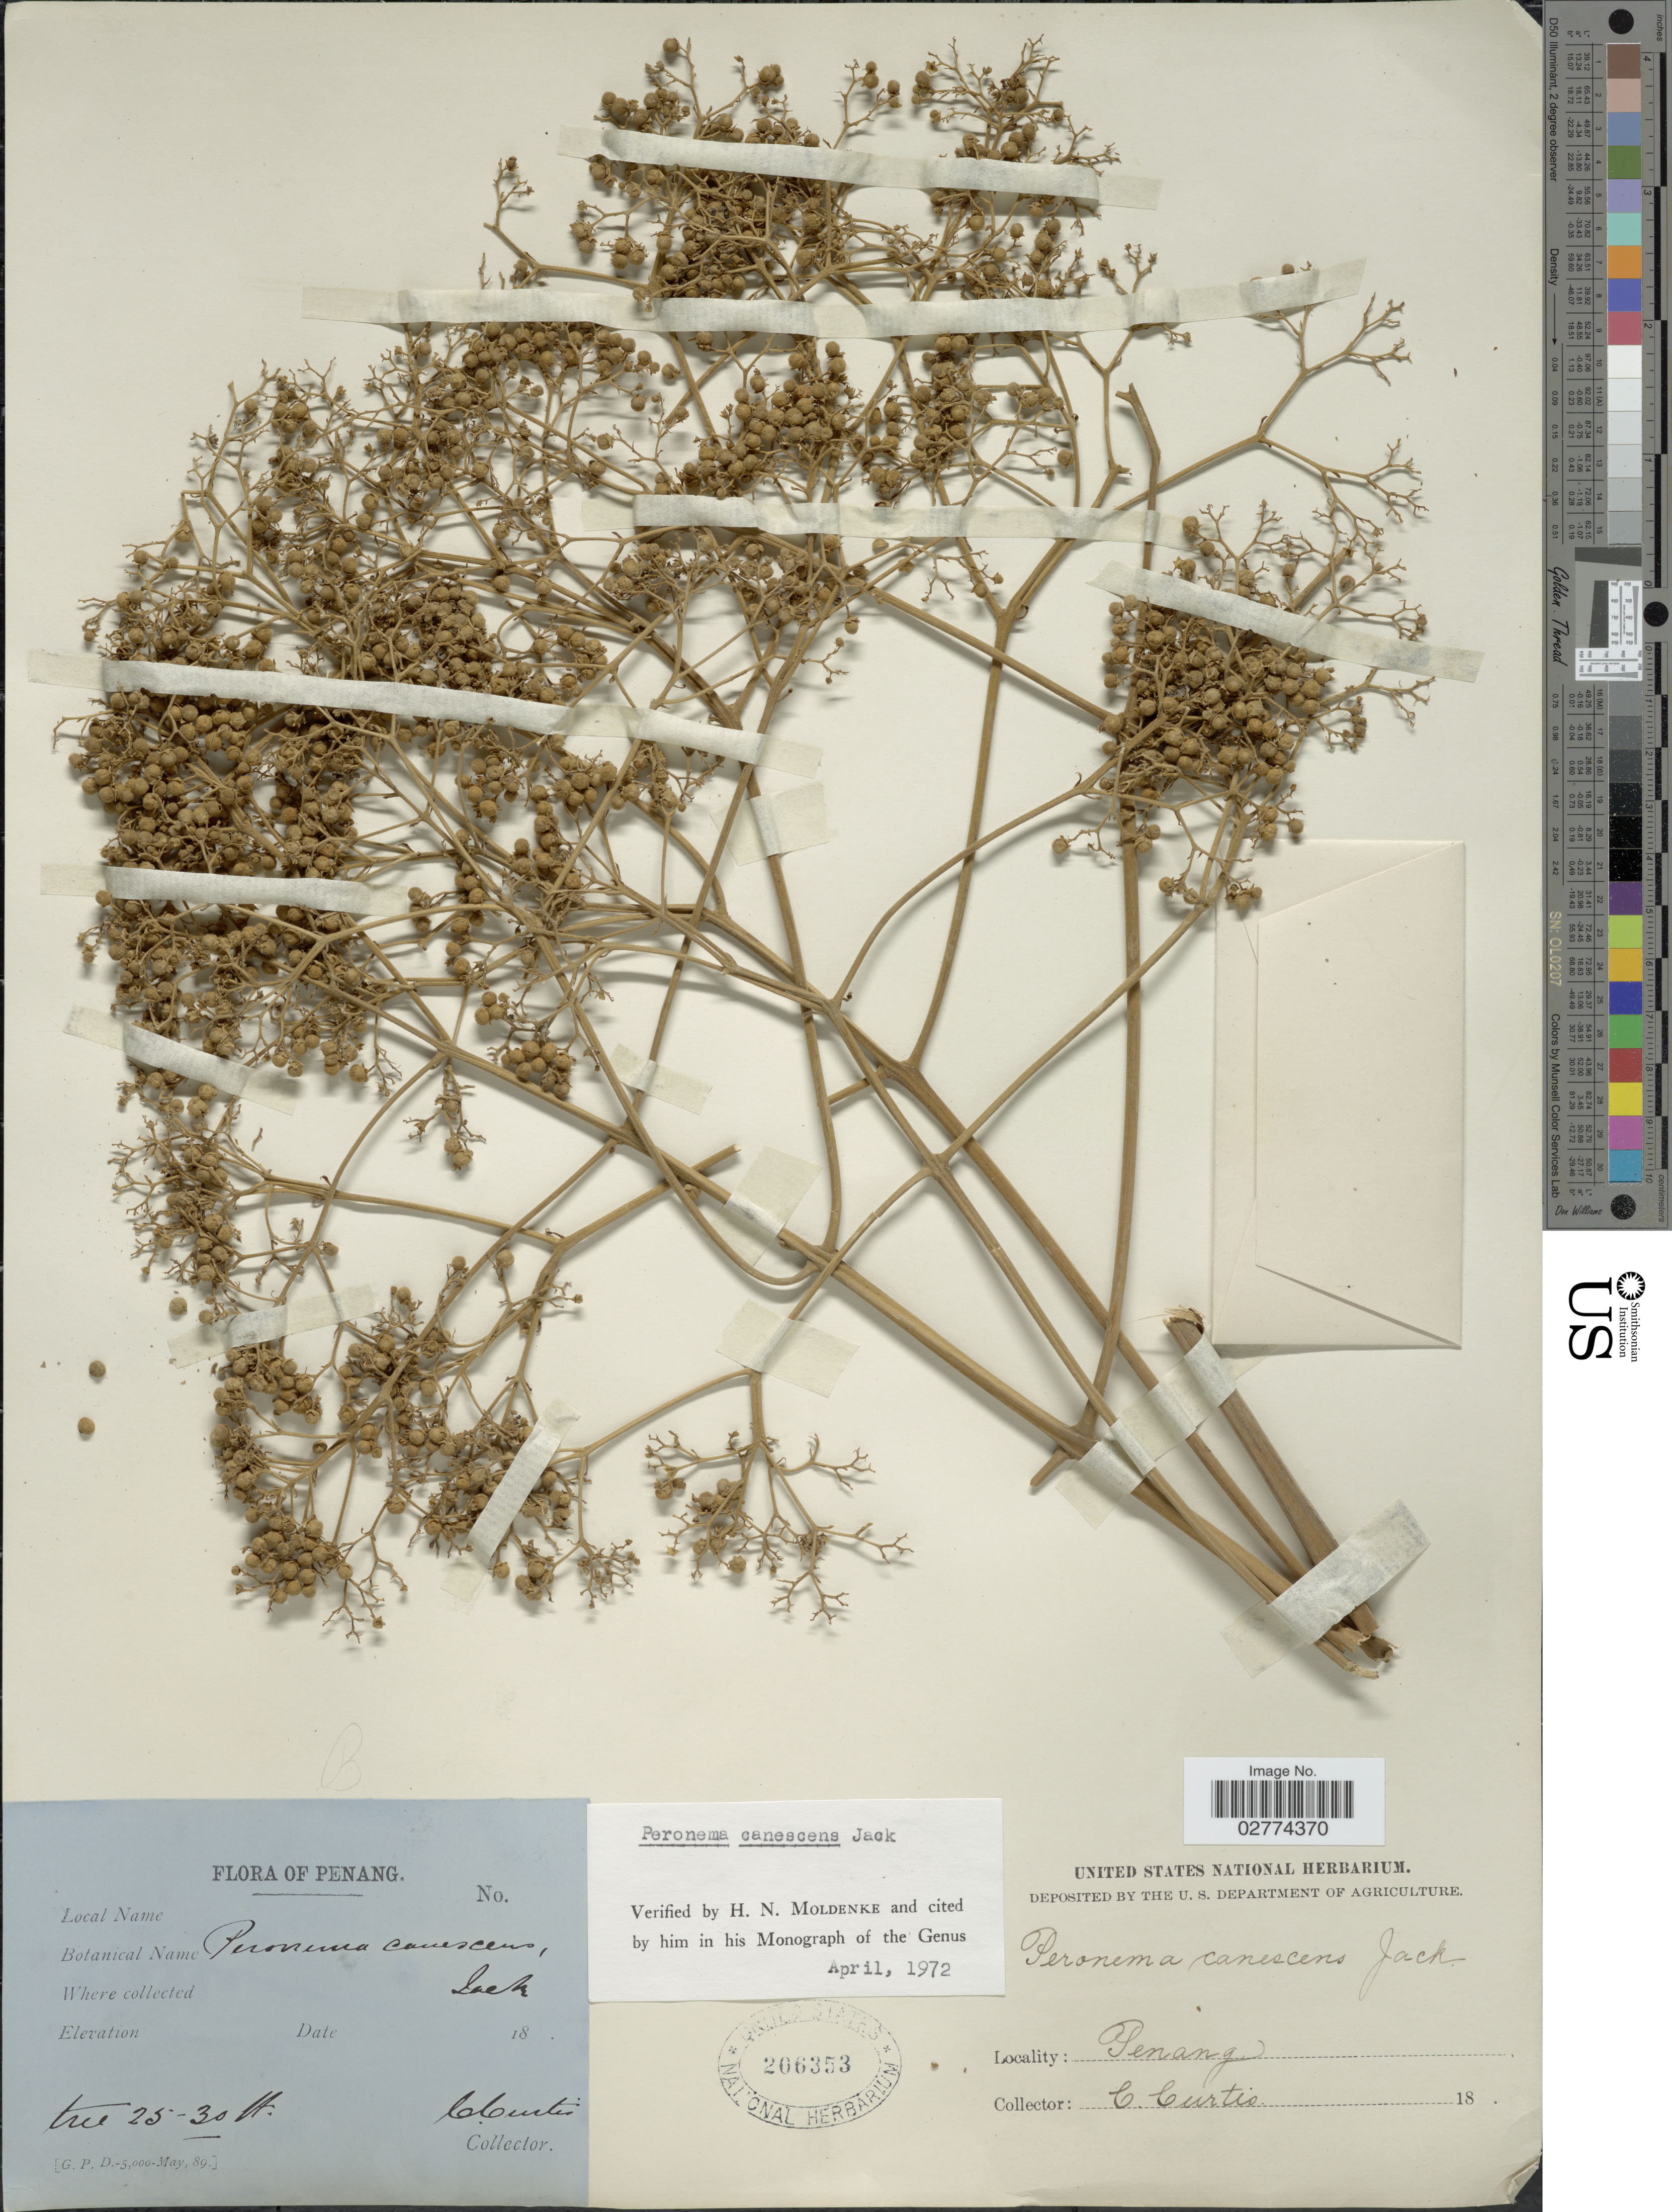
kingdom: Plantae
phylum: Tracheophyta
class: Magnoliopsida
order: Lamiales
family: Lamiaceae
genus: Peronema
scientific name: Peronema canescens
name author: Jack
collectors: C. Curtis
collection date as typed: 18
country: Malaysia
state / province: Pinang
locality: Penang.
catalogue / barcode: US 206353